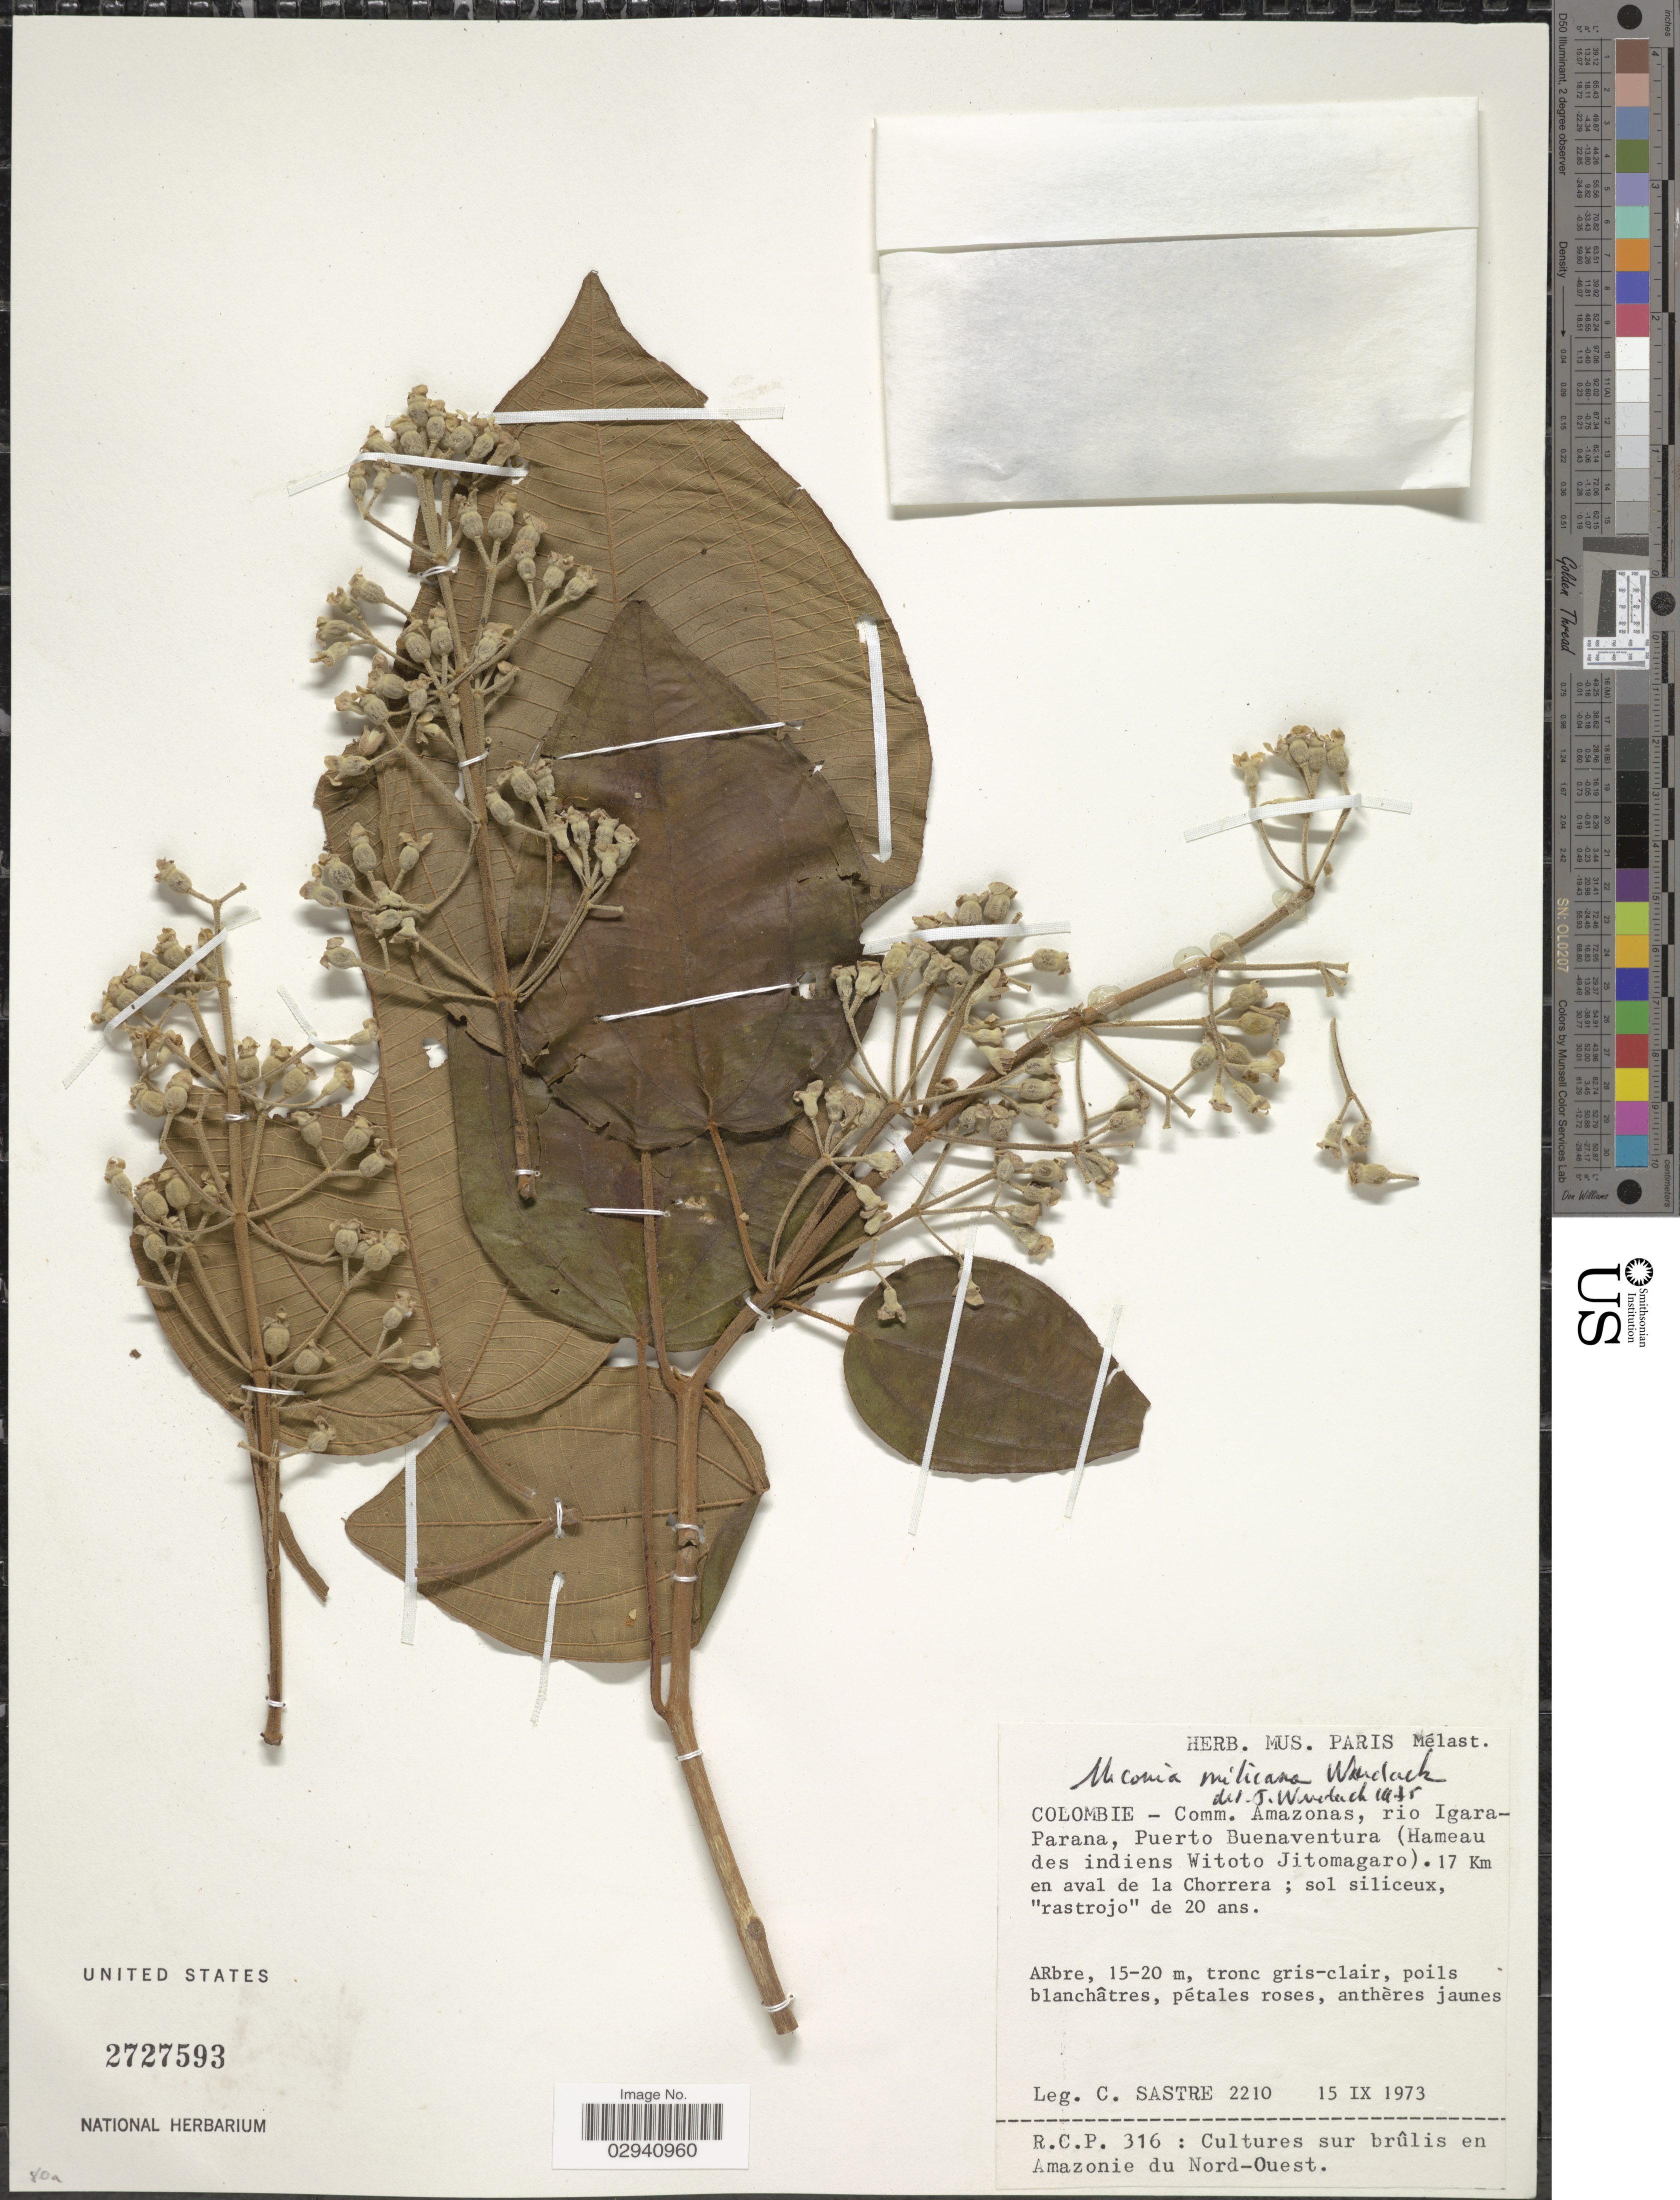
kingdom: Plantae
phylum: Tracheophyta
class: Magnoliopsida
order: Myrtales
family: Melastomataceae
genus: Miconia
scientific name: Miconia mituana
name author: Wurdack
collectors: C. Sastre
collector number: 2210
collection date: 1973-09-15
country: Colombia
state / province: Amazônas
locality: Comm. Amazonas, rio Igara-Parana, Puerto Buenaventura (Hameau des indiens Witoto Jitomagaro). 17 Km en aval de la Chorrera.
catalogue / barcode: US 2727593